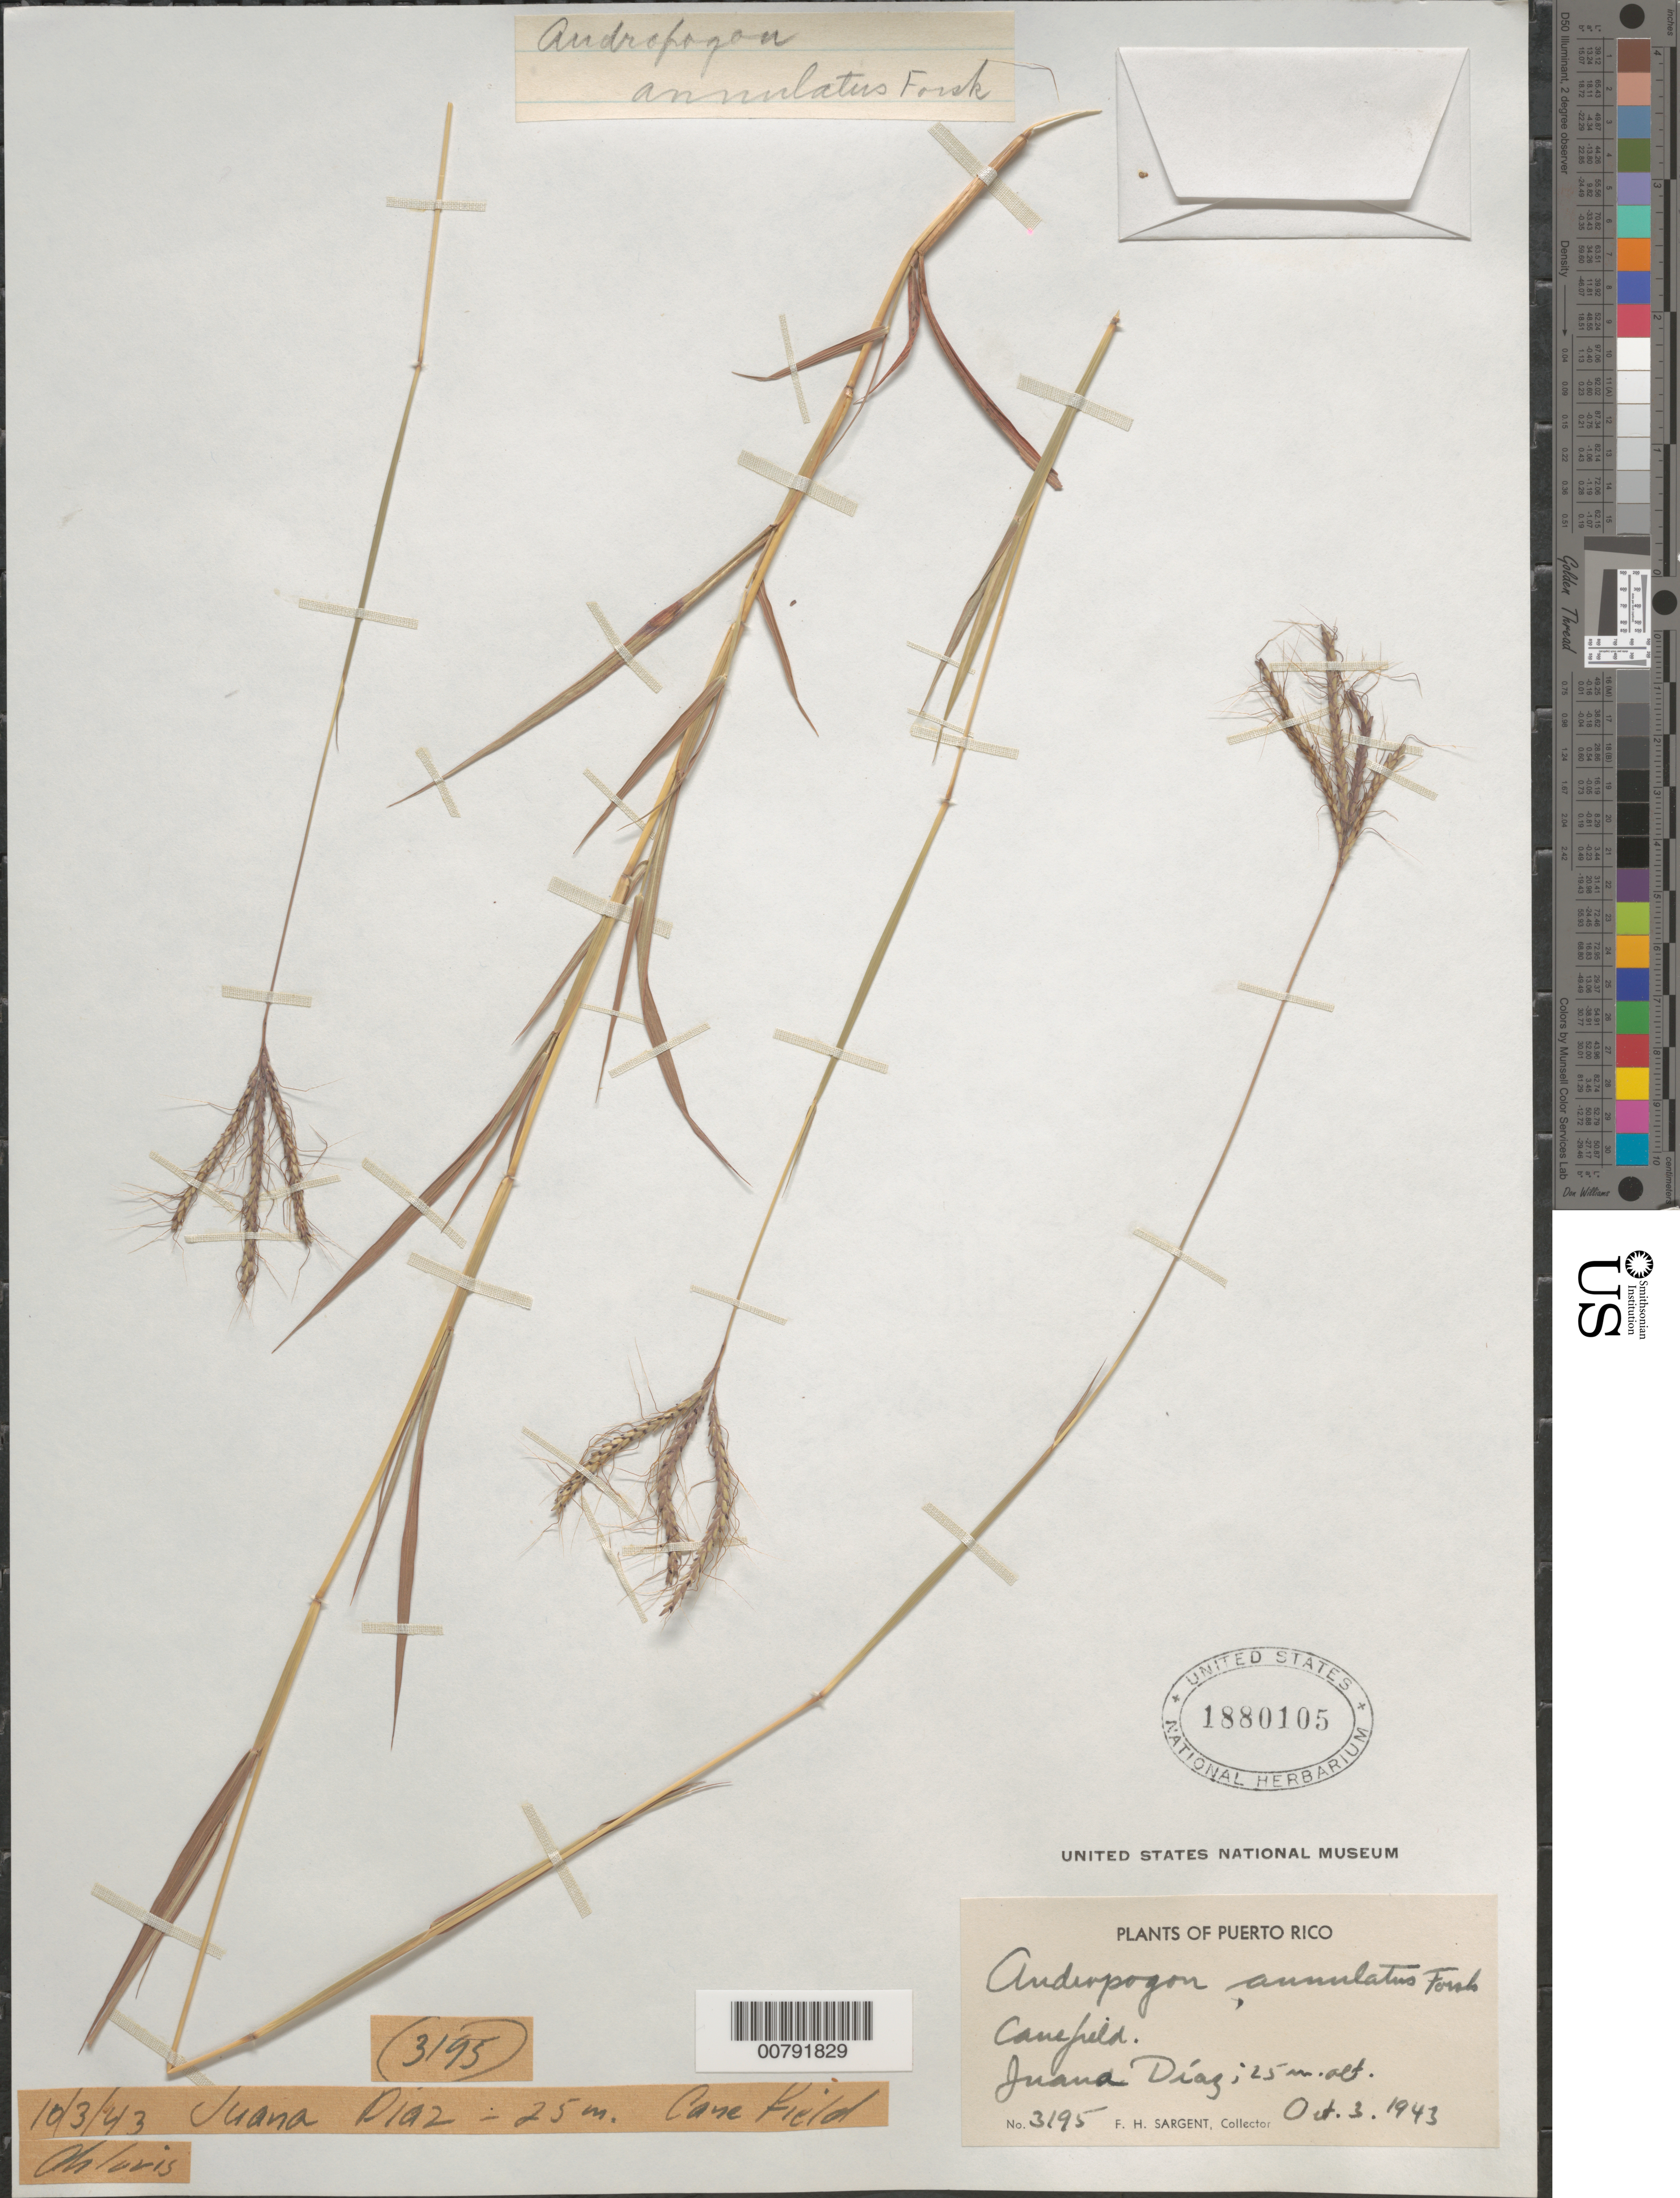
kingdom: Plantae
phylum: Tracheophyta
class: Liliopsida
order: Poales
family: Poaceae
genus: Dichanthium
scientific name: Dichanthium annulatum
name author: (Forssk.) Stapf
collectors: F. H. Sargent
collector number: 3195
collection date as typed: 03 Oct 1943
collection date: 1943-10-03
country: Puerto Rico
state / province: Juana Díaz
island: Puerto Rico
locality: Juana Díaz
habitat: Cane field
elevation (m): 25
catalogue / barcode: US 1880105